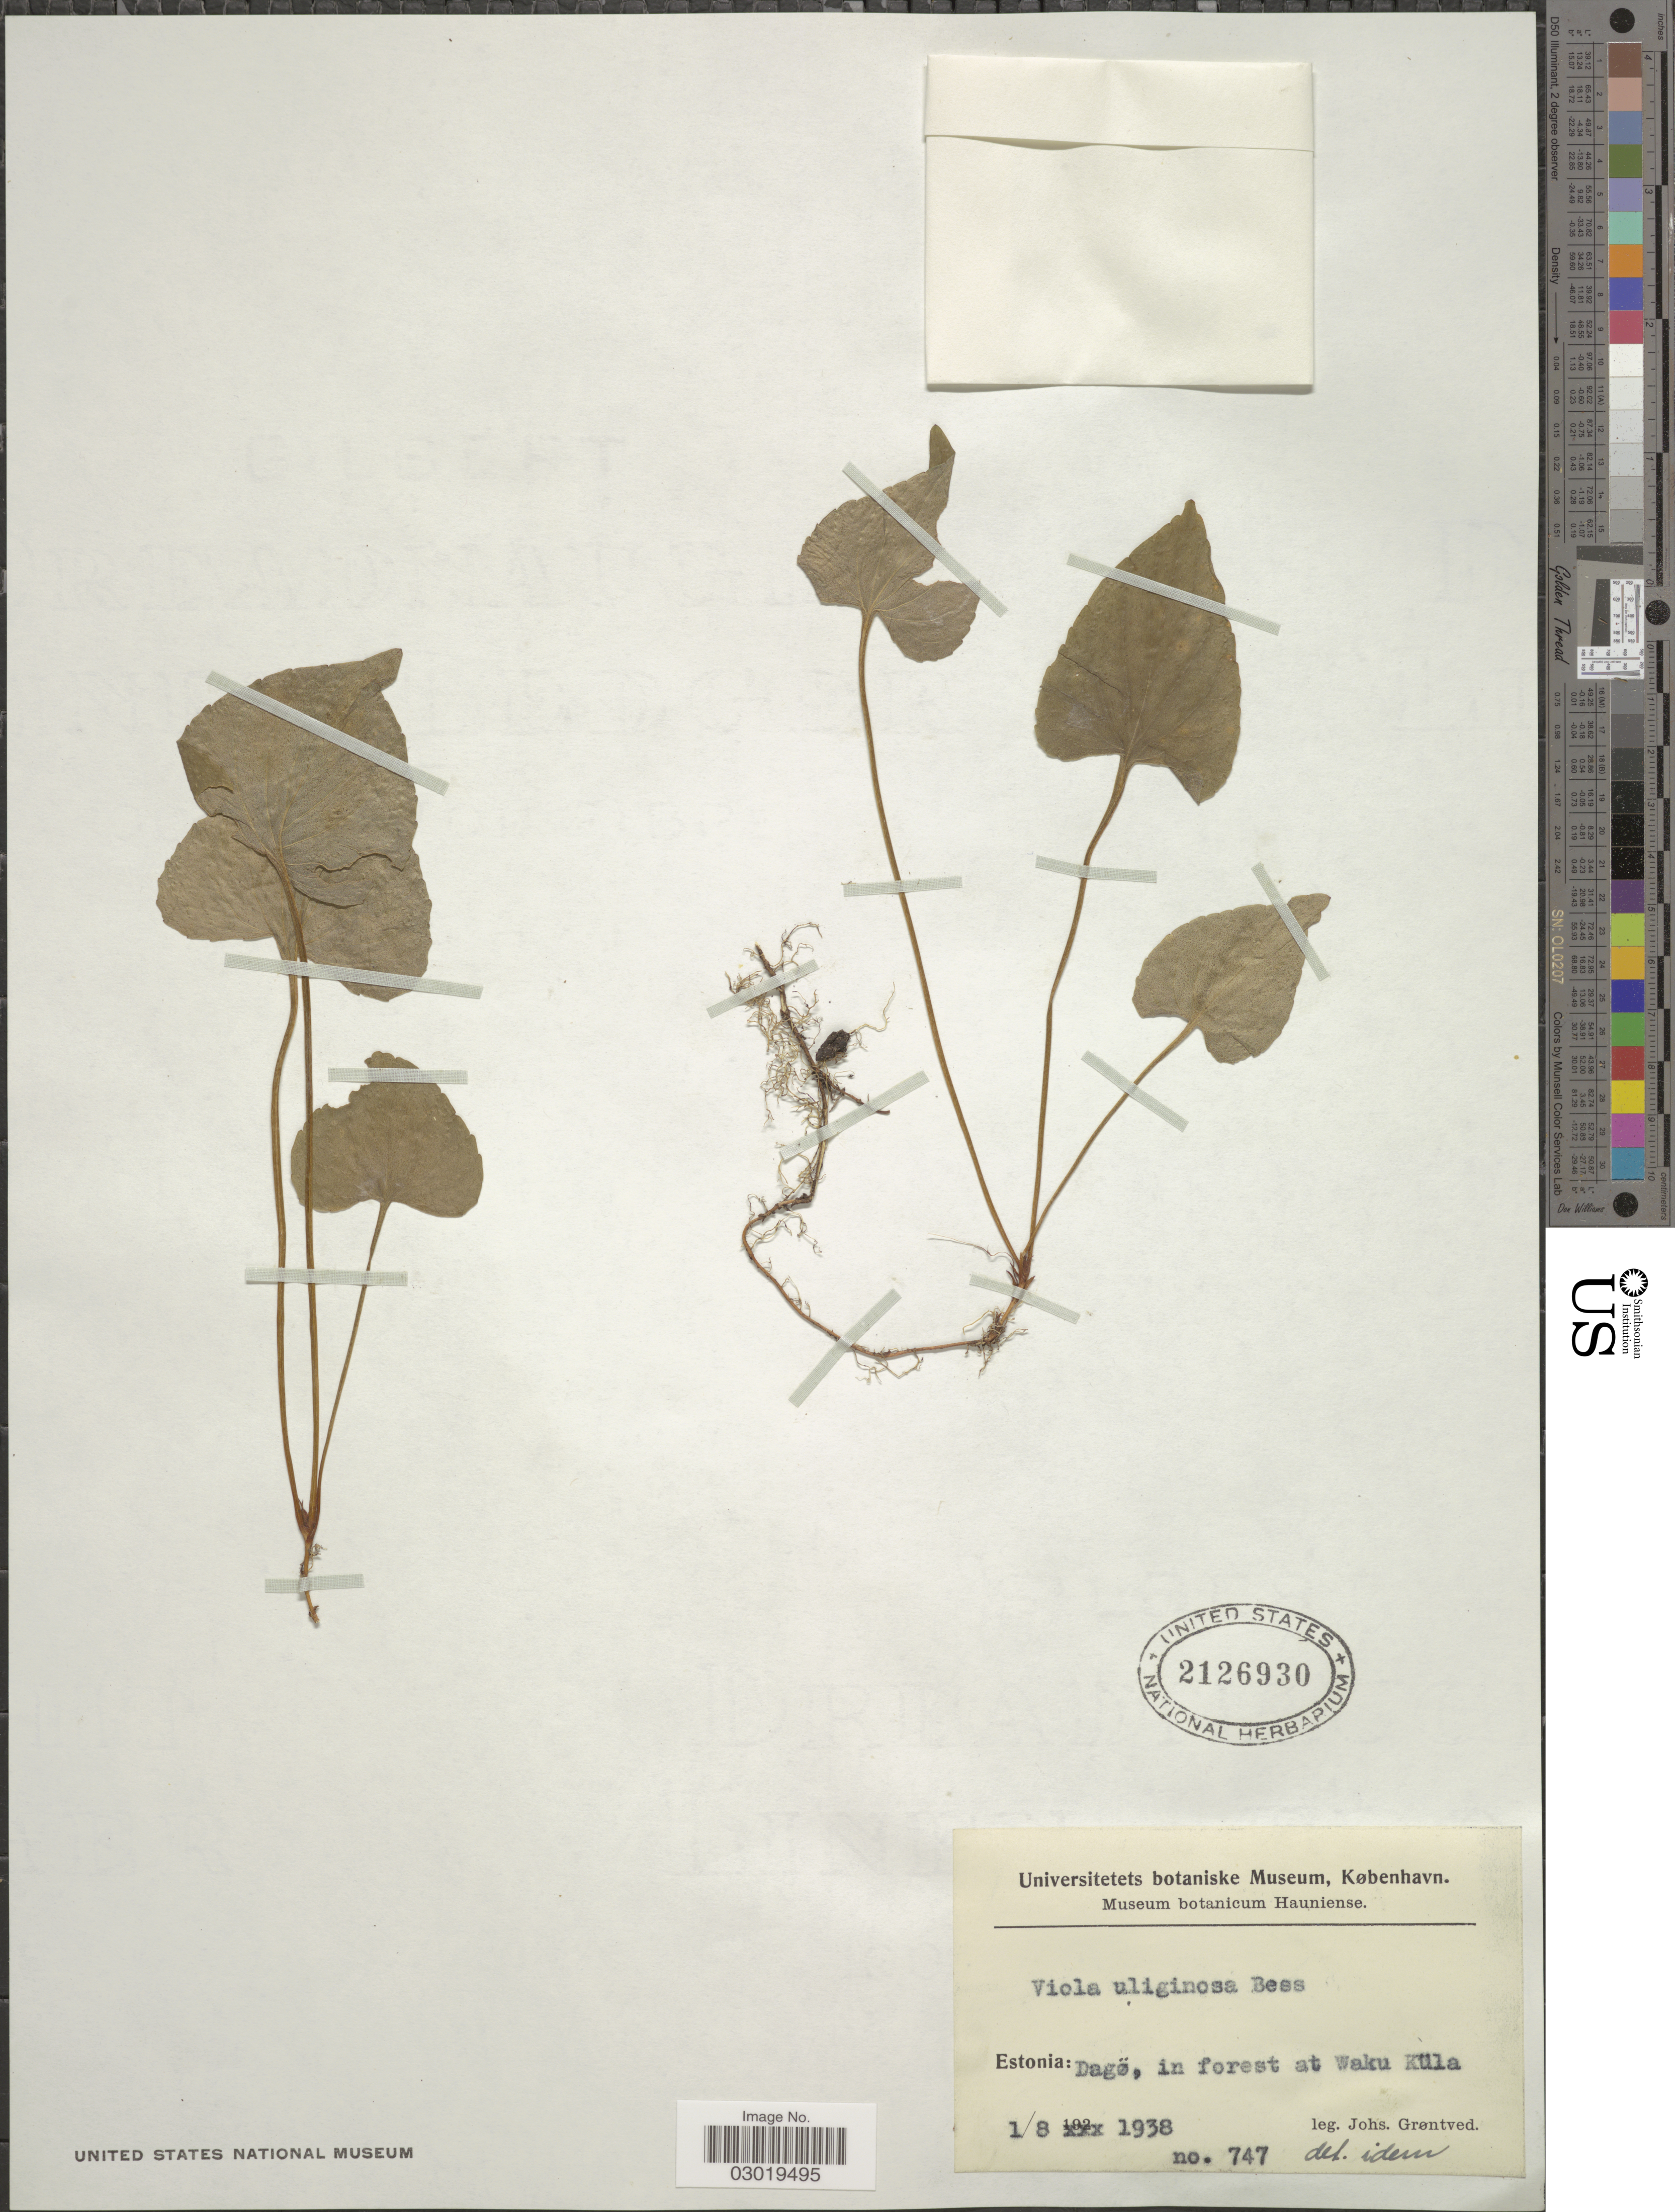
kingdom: Plantae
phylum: Tracheophyta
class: Magnoliopsida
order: Malpighiales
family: Violaceae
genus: Viola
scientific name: Viola uliginosa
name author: Besser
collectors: J. Gröntved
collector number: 747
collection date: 1938-08-01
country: Estonia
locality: Dagö, in forest at Waku Küla.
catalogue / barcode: US 2126930